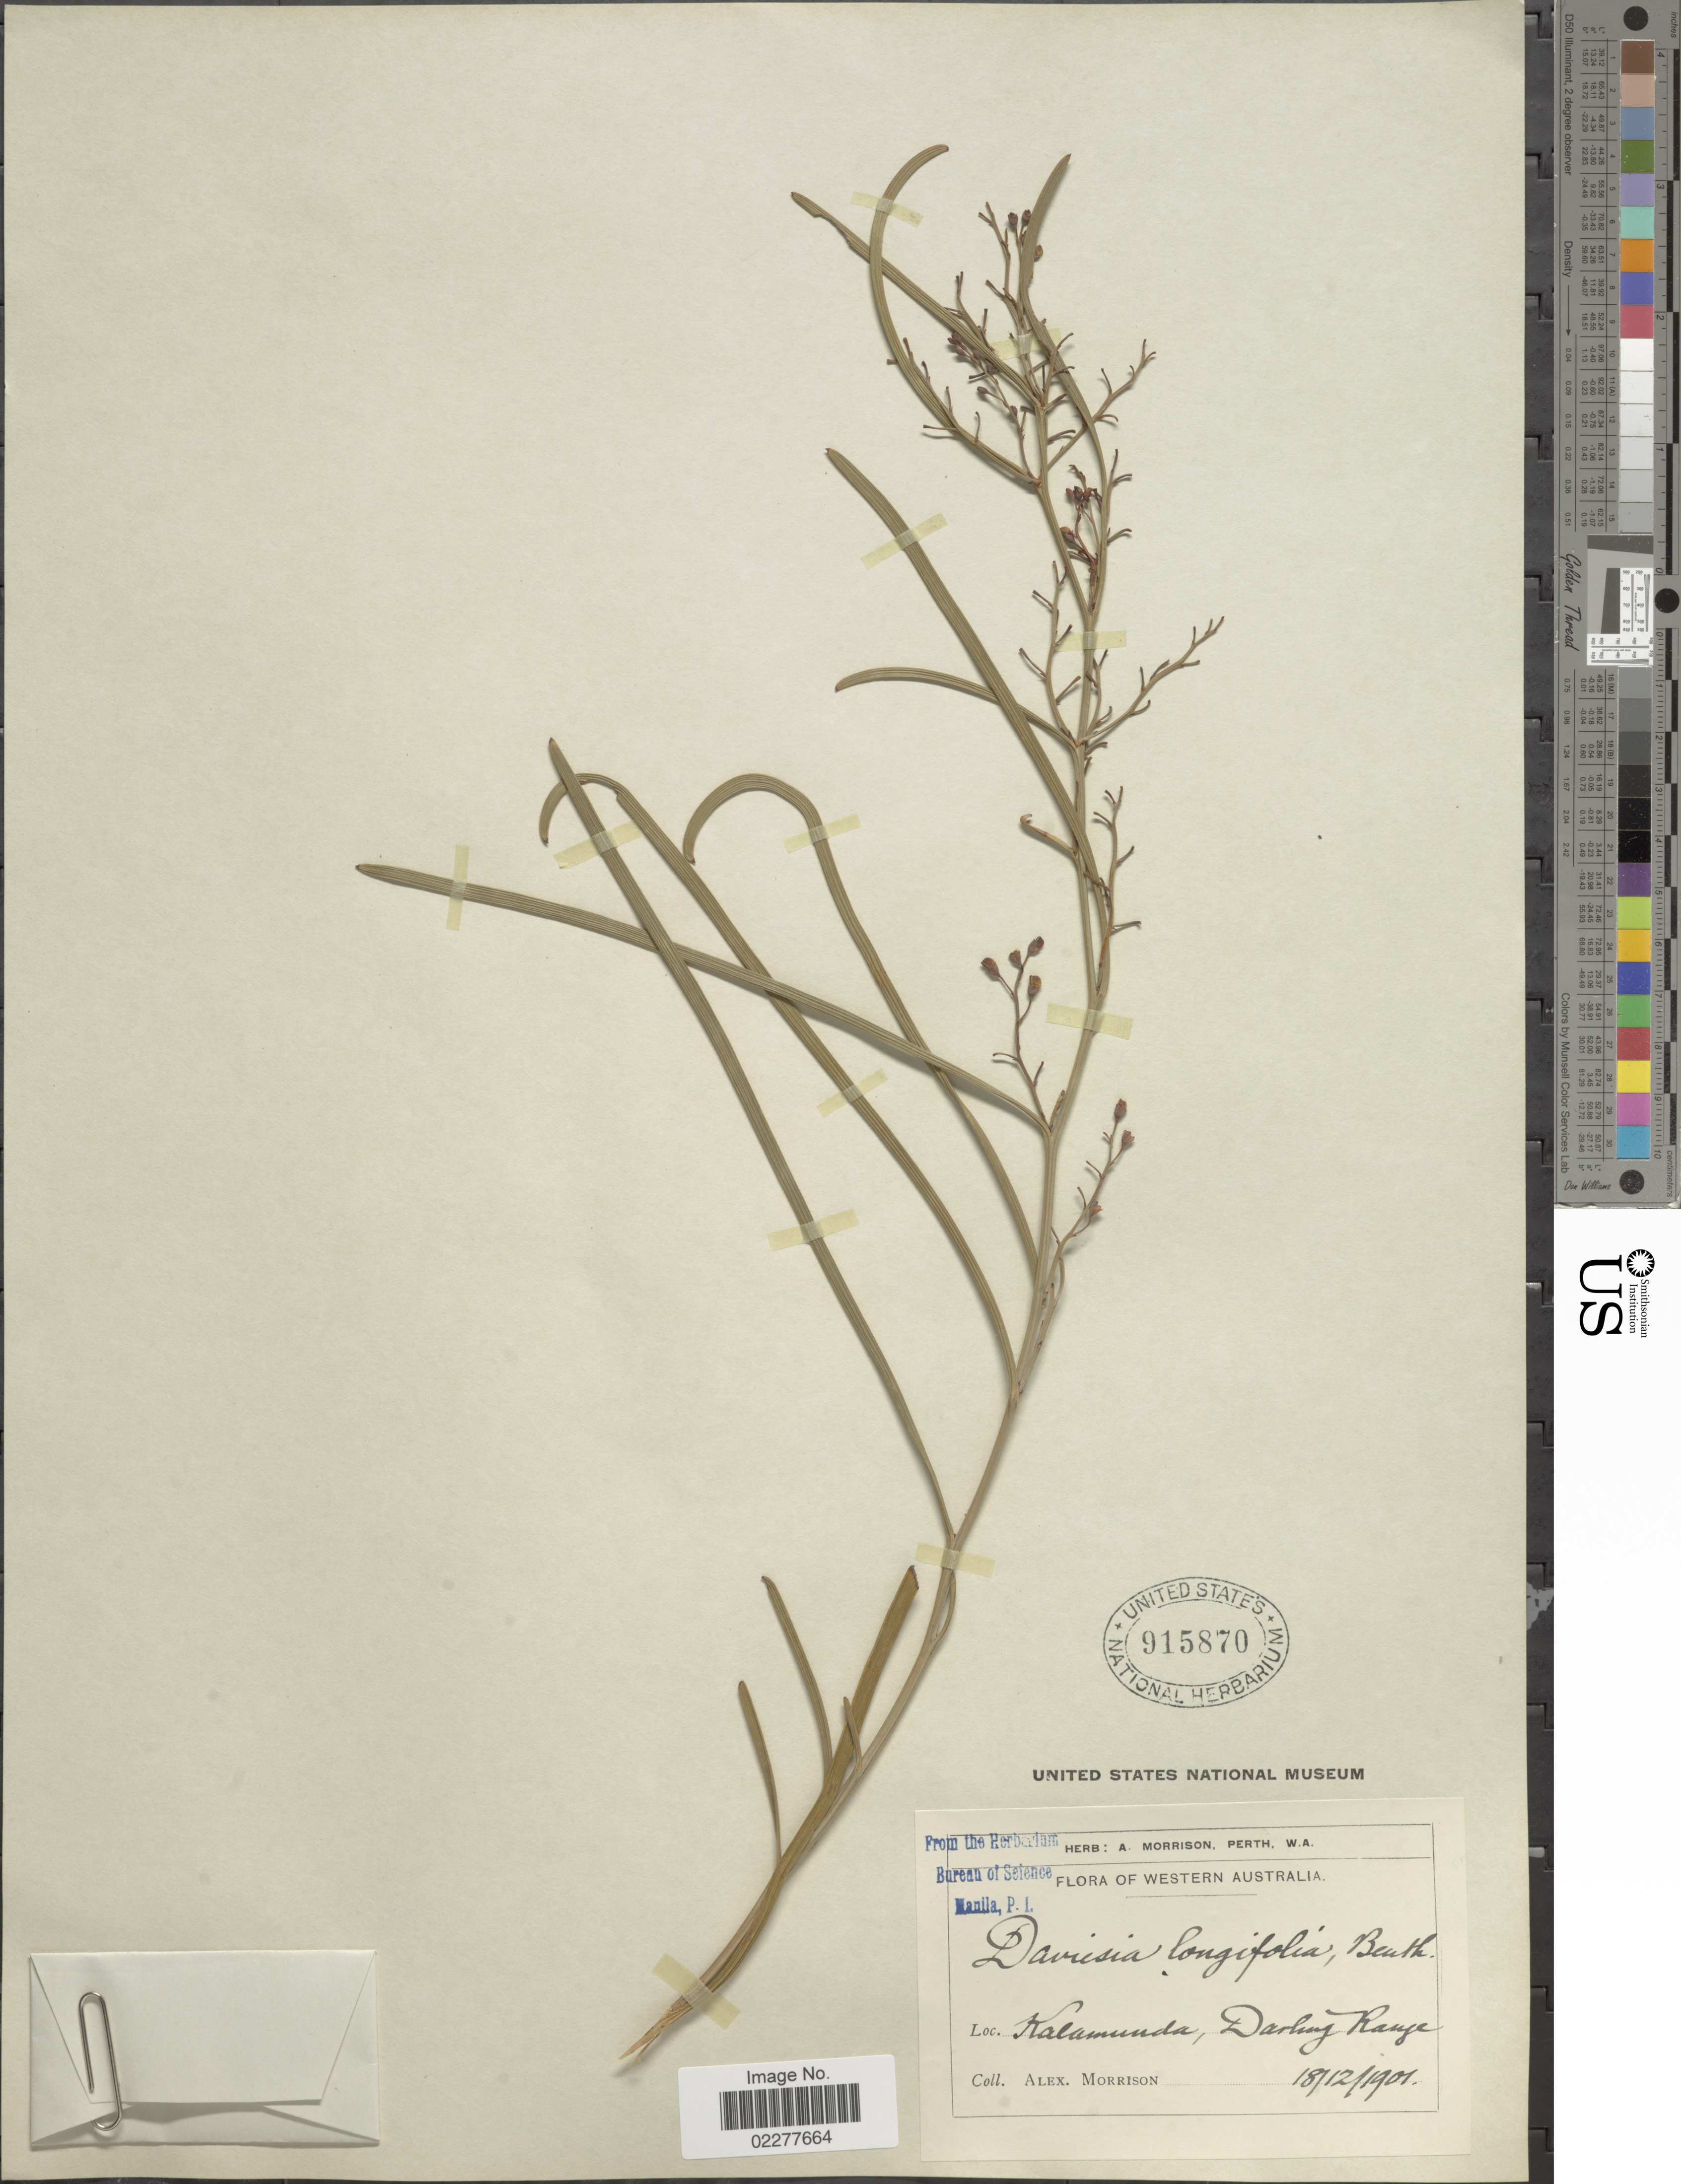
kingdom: Plantae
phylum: Tracheophyta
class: Magnoliopsida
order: Fabales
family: Fabaceae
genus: Daviesia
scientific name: Daviesia longifolia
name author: Benth.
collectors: A. Morrison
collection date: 1901-12-18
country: Australia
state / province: Western Australia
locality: Gooseberry Hill, Darling Range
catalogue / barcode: US 915870